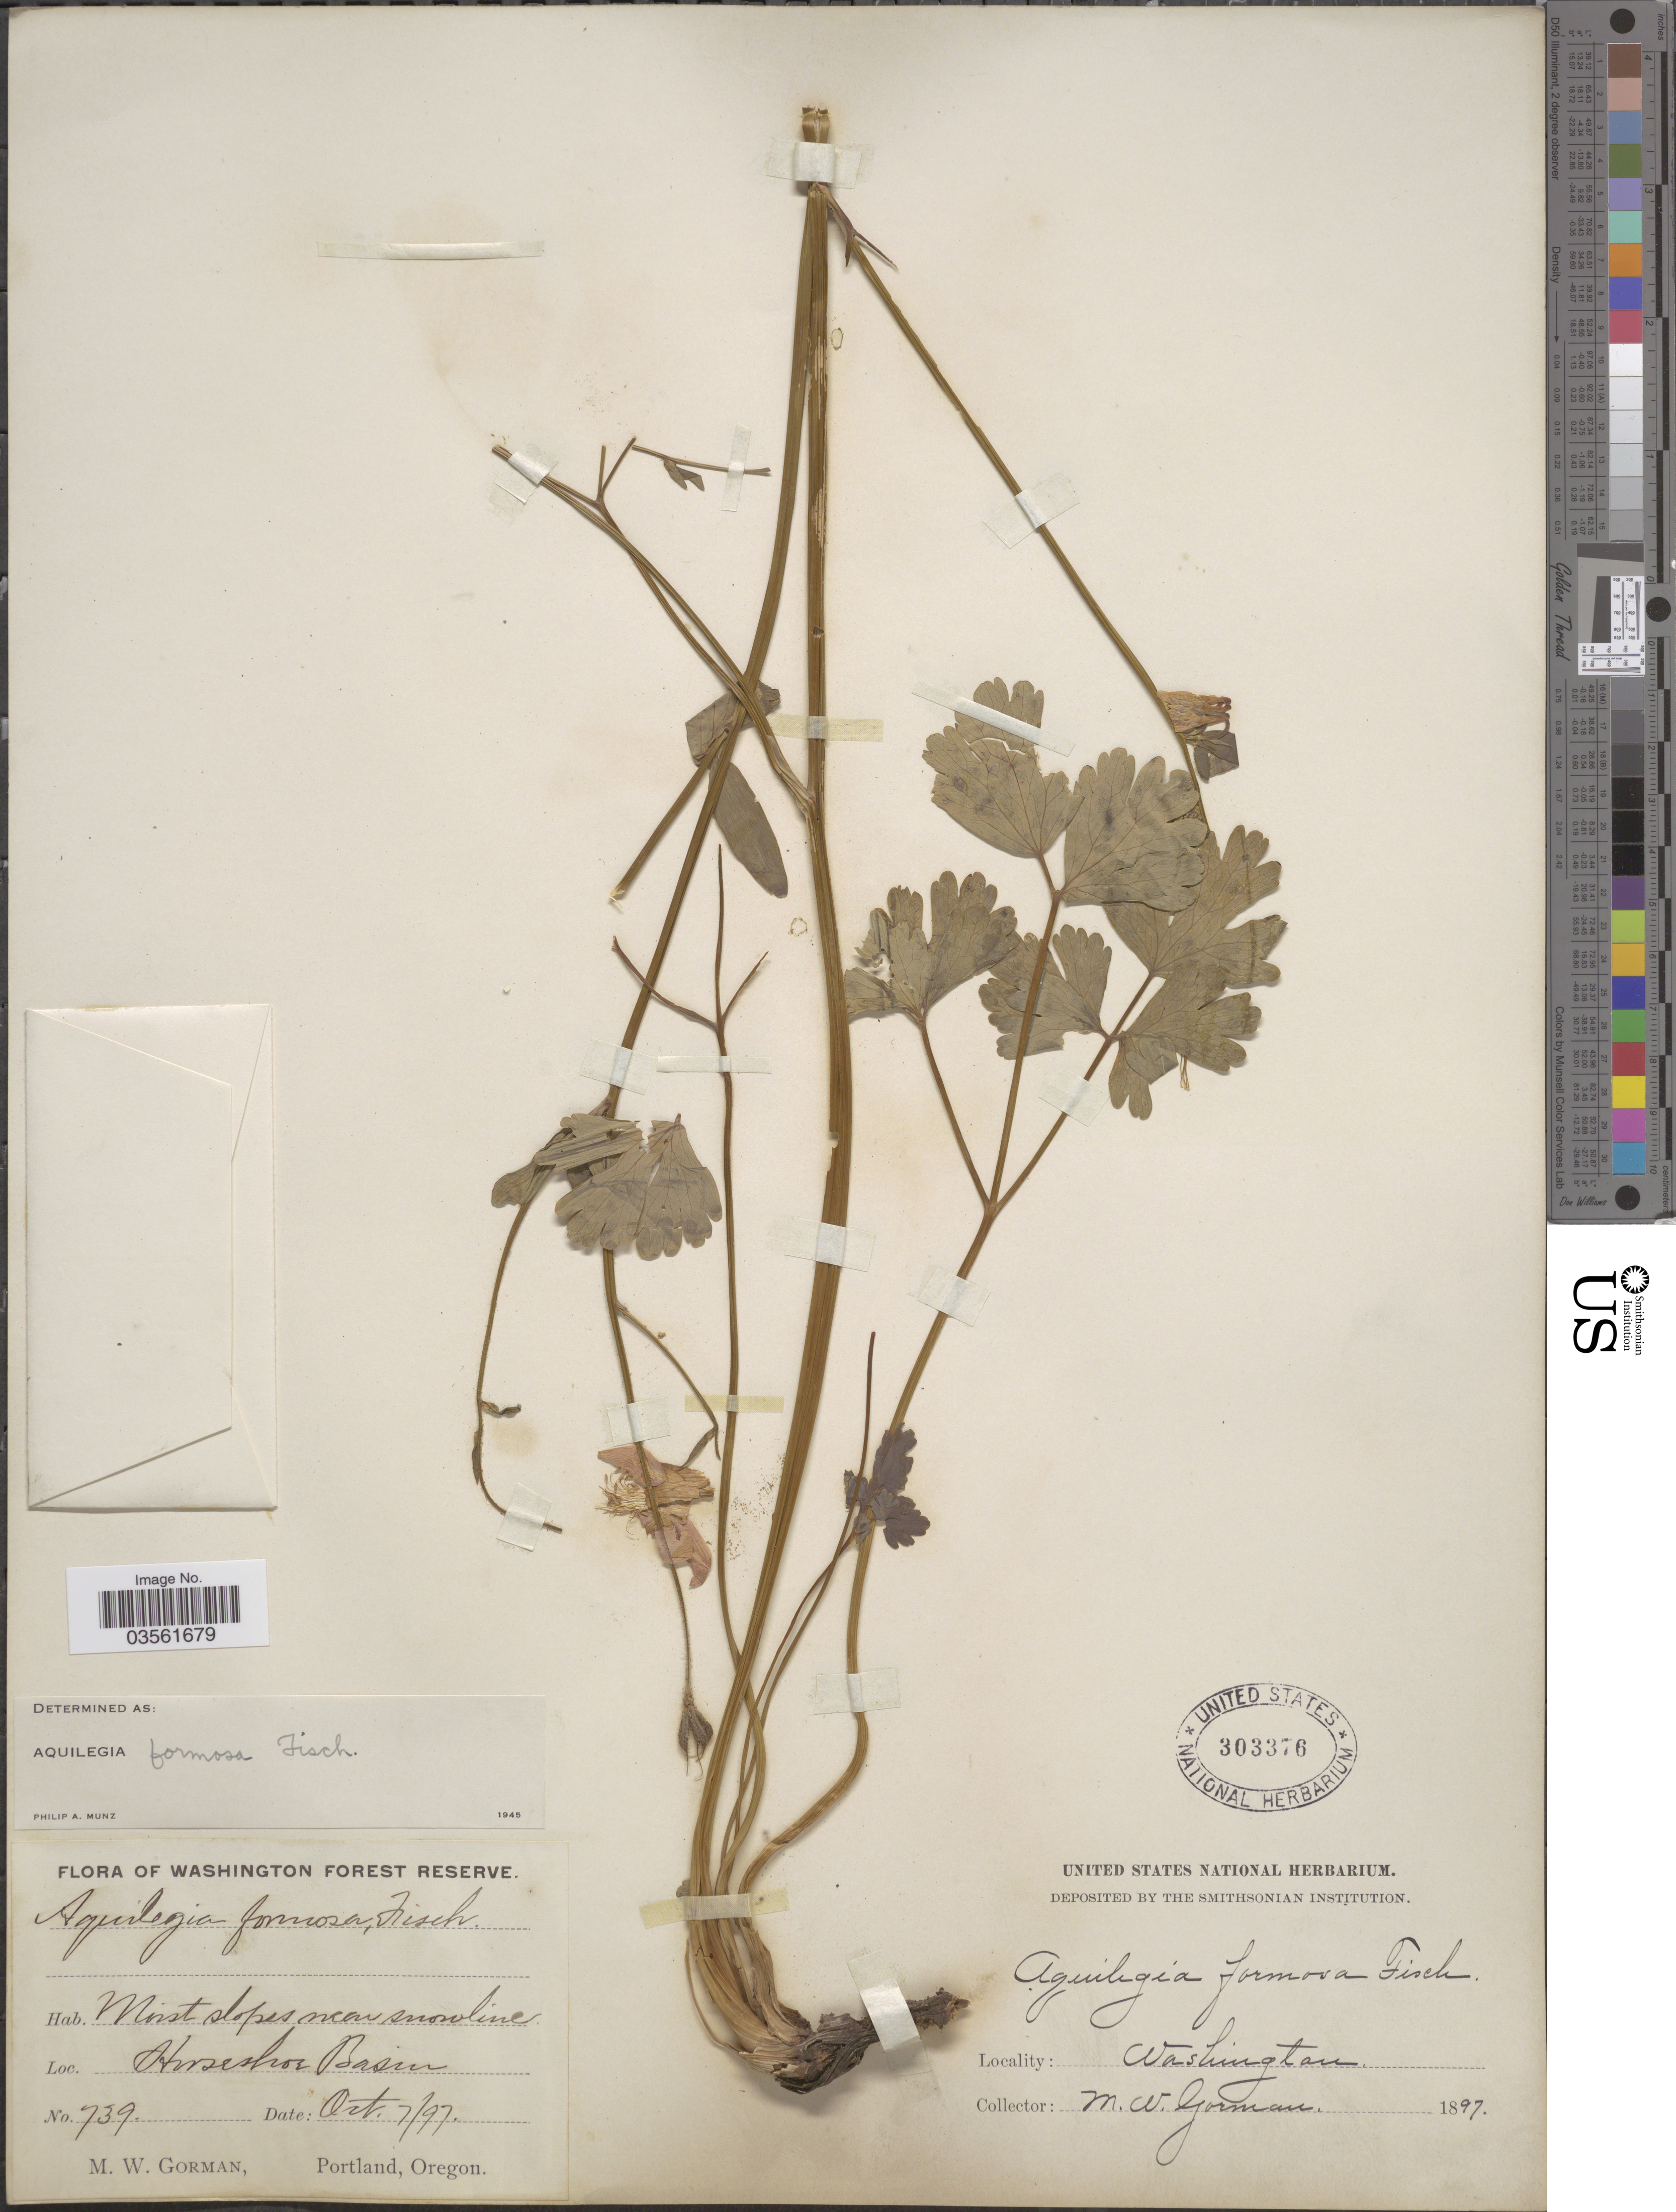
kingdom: Plantae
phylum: Tracheophyta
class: Magnoliopsida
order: Ranunculales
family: Ranunculaceae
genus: Aquilegia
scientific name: Aquilegia formosa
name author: Fisch. ex DC.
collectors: M. W. Gorman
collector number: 739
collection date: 1897-10-07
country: United States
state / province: Washington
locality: Horseshoe Basin. Washington Forest Reserve.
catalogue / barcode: US 303376